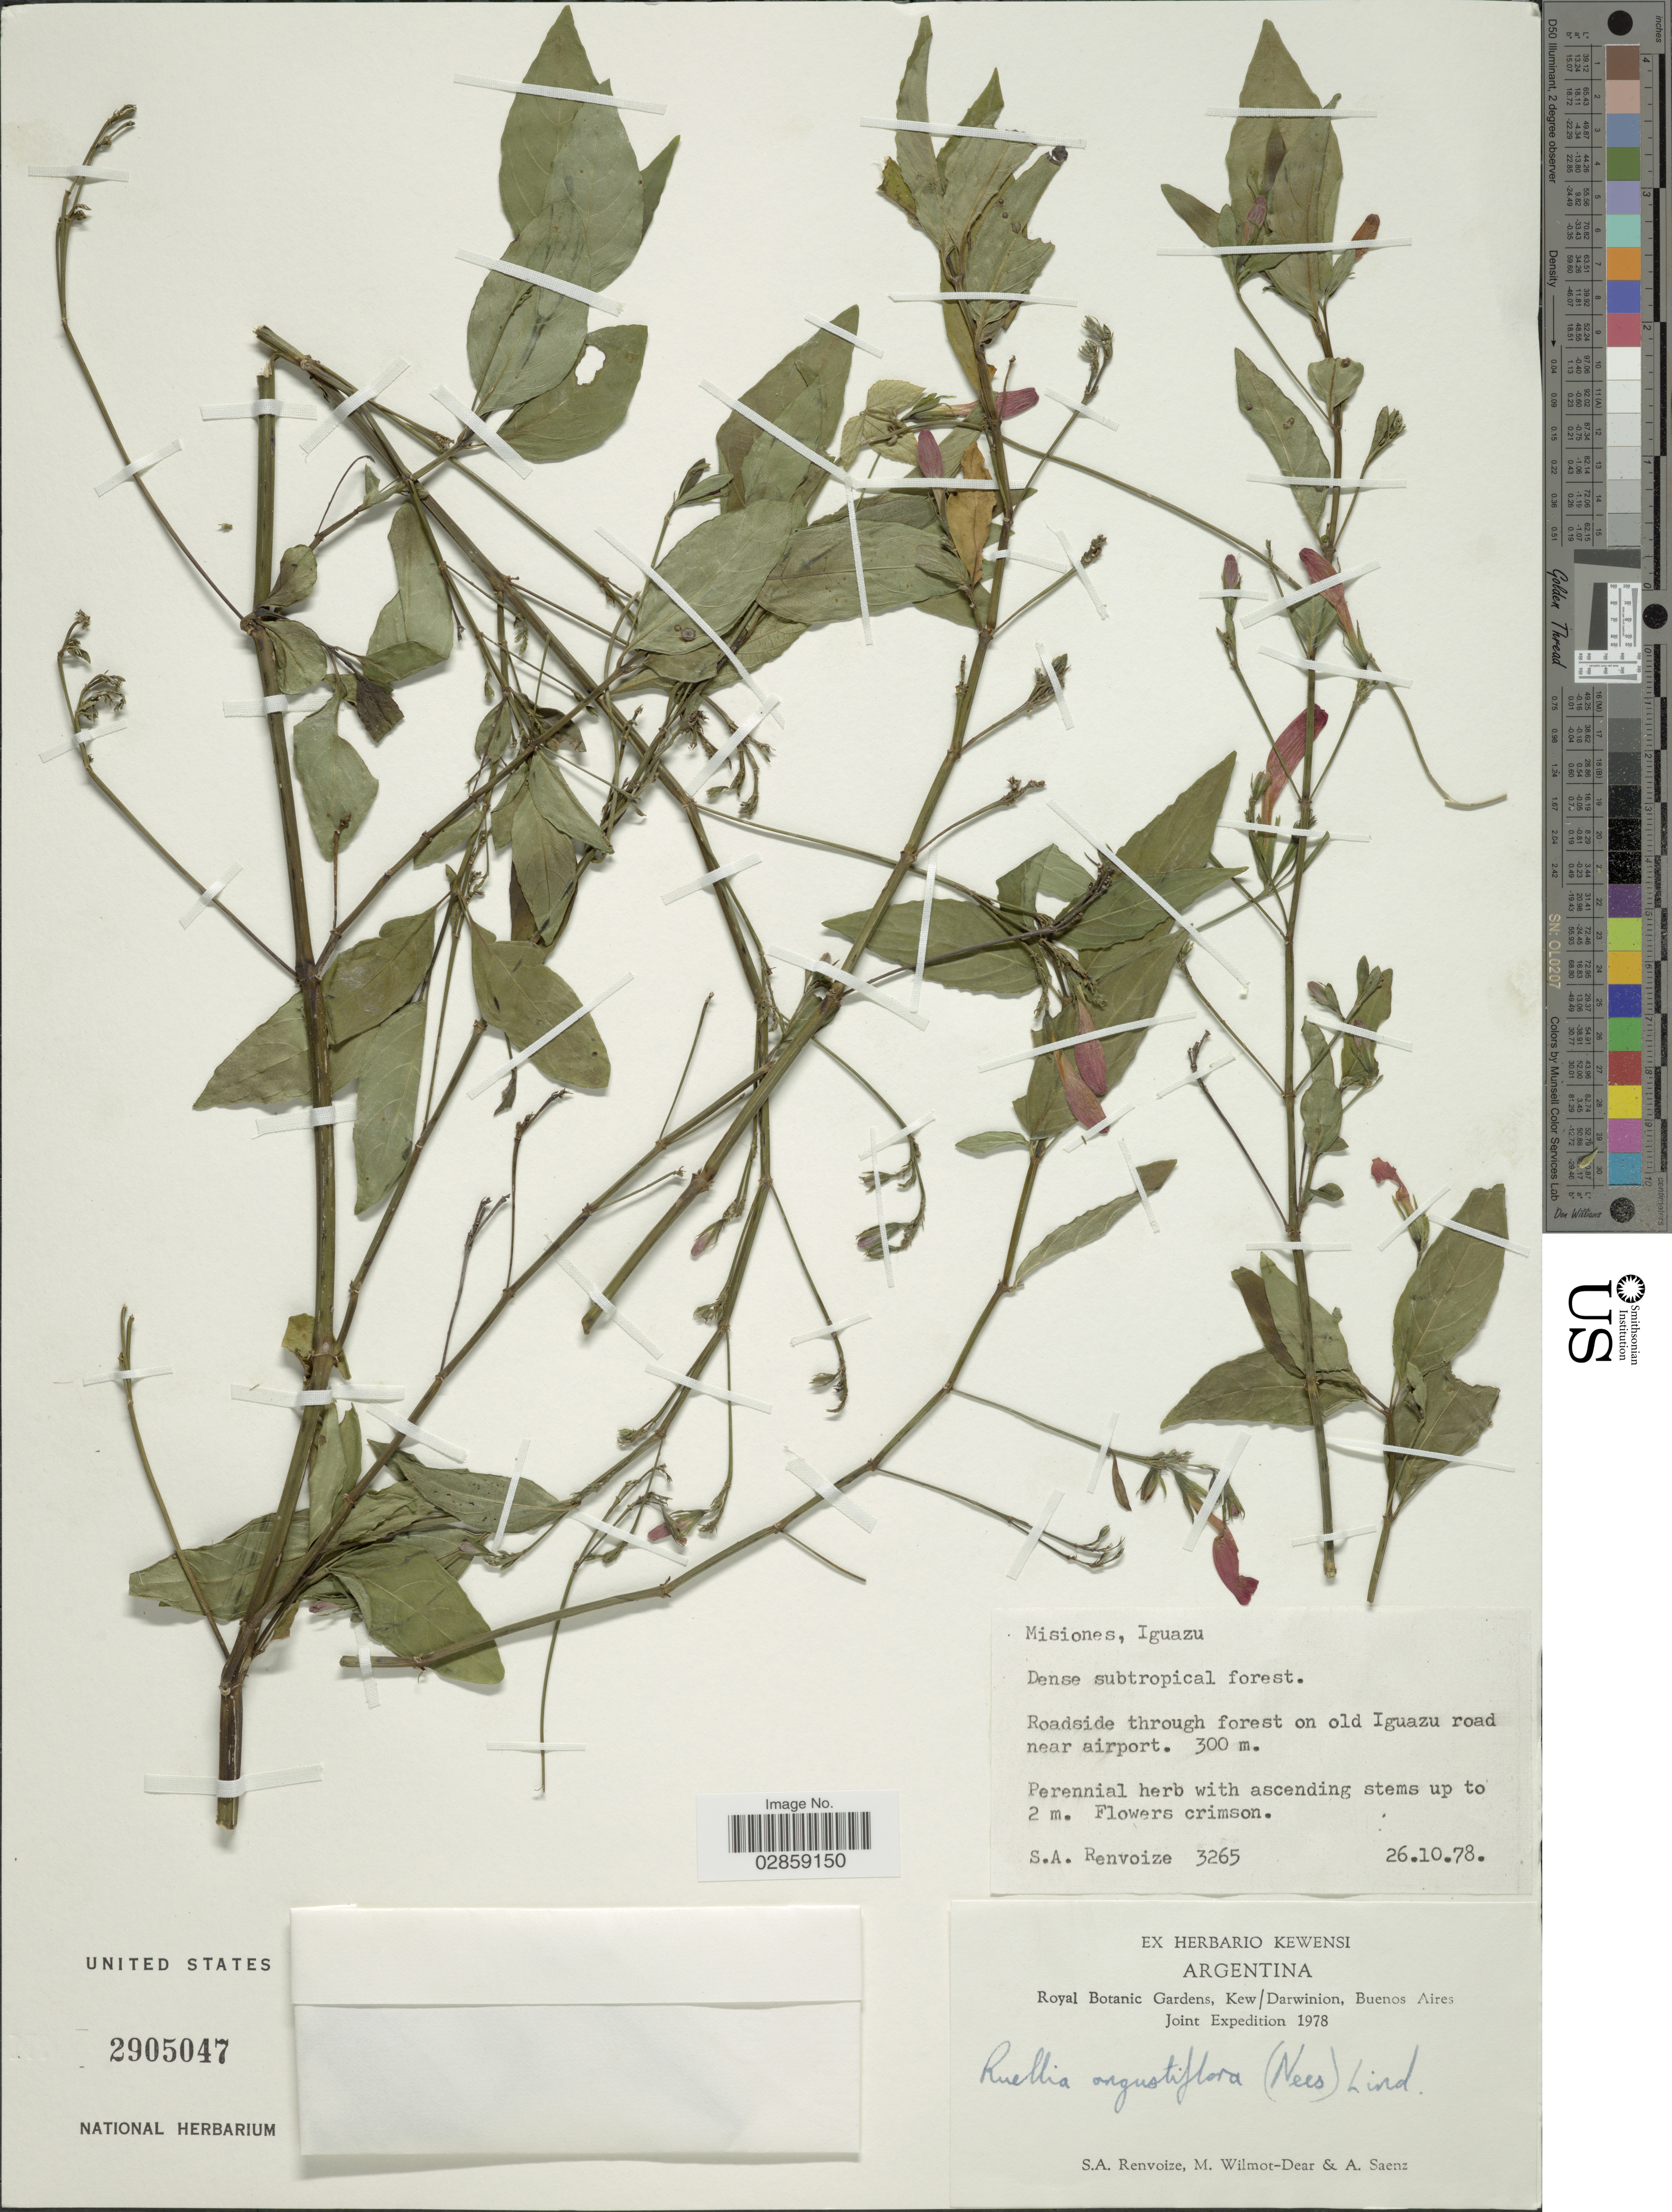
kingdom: Plantae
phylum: Tracheophyta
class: Magnoliopsida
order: Lamiales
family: Acanthaceae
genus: Ruellia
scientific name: Ruellia angustiflora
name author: (Nees) Lindau ex Rambo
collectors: S. A. Renvoize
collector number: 3265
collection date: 1978-10-26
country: Argentina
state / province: Misiones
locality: Iguazu, Roadside through forest on old Iguazu road near airport.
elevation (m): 300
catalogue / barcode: US 2905047